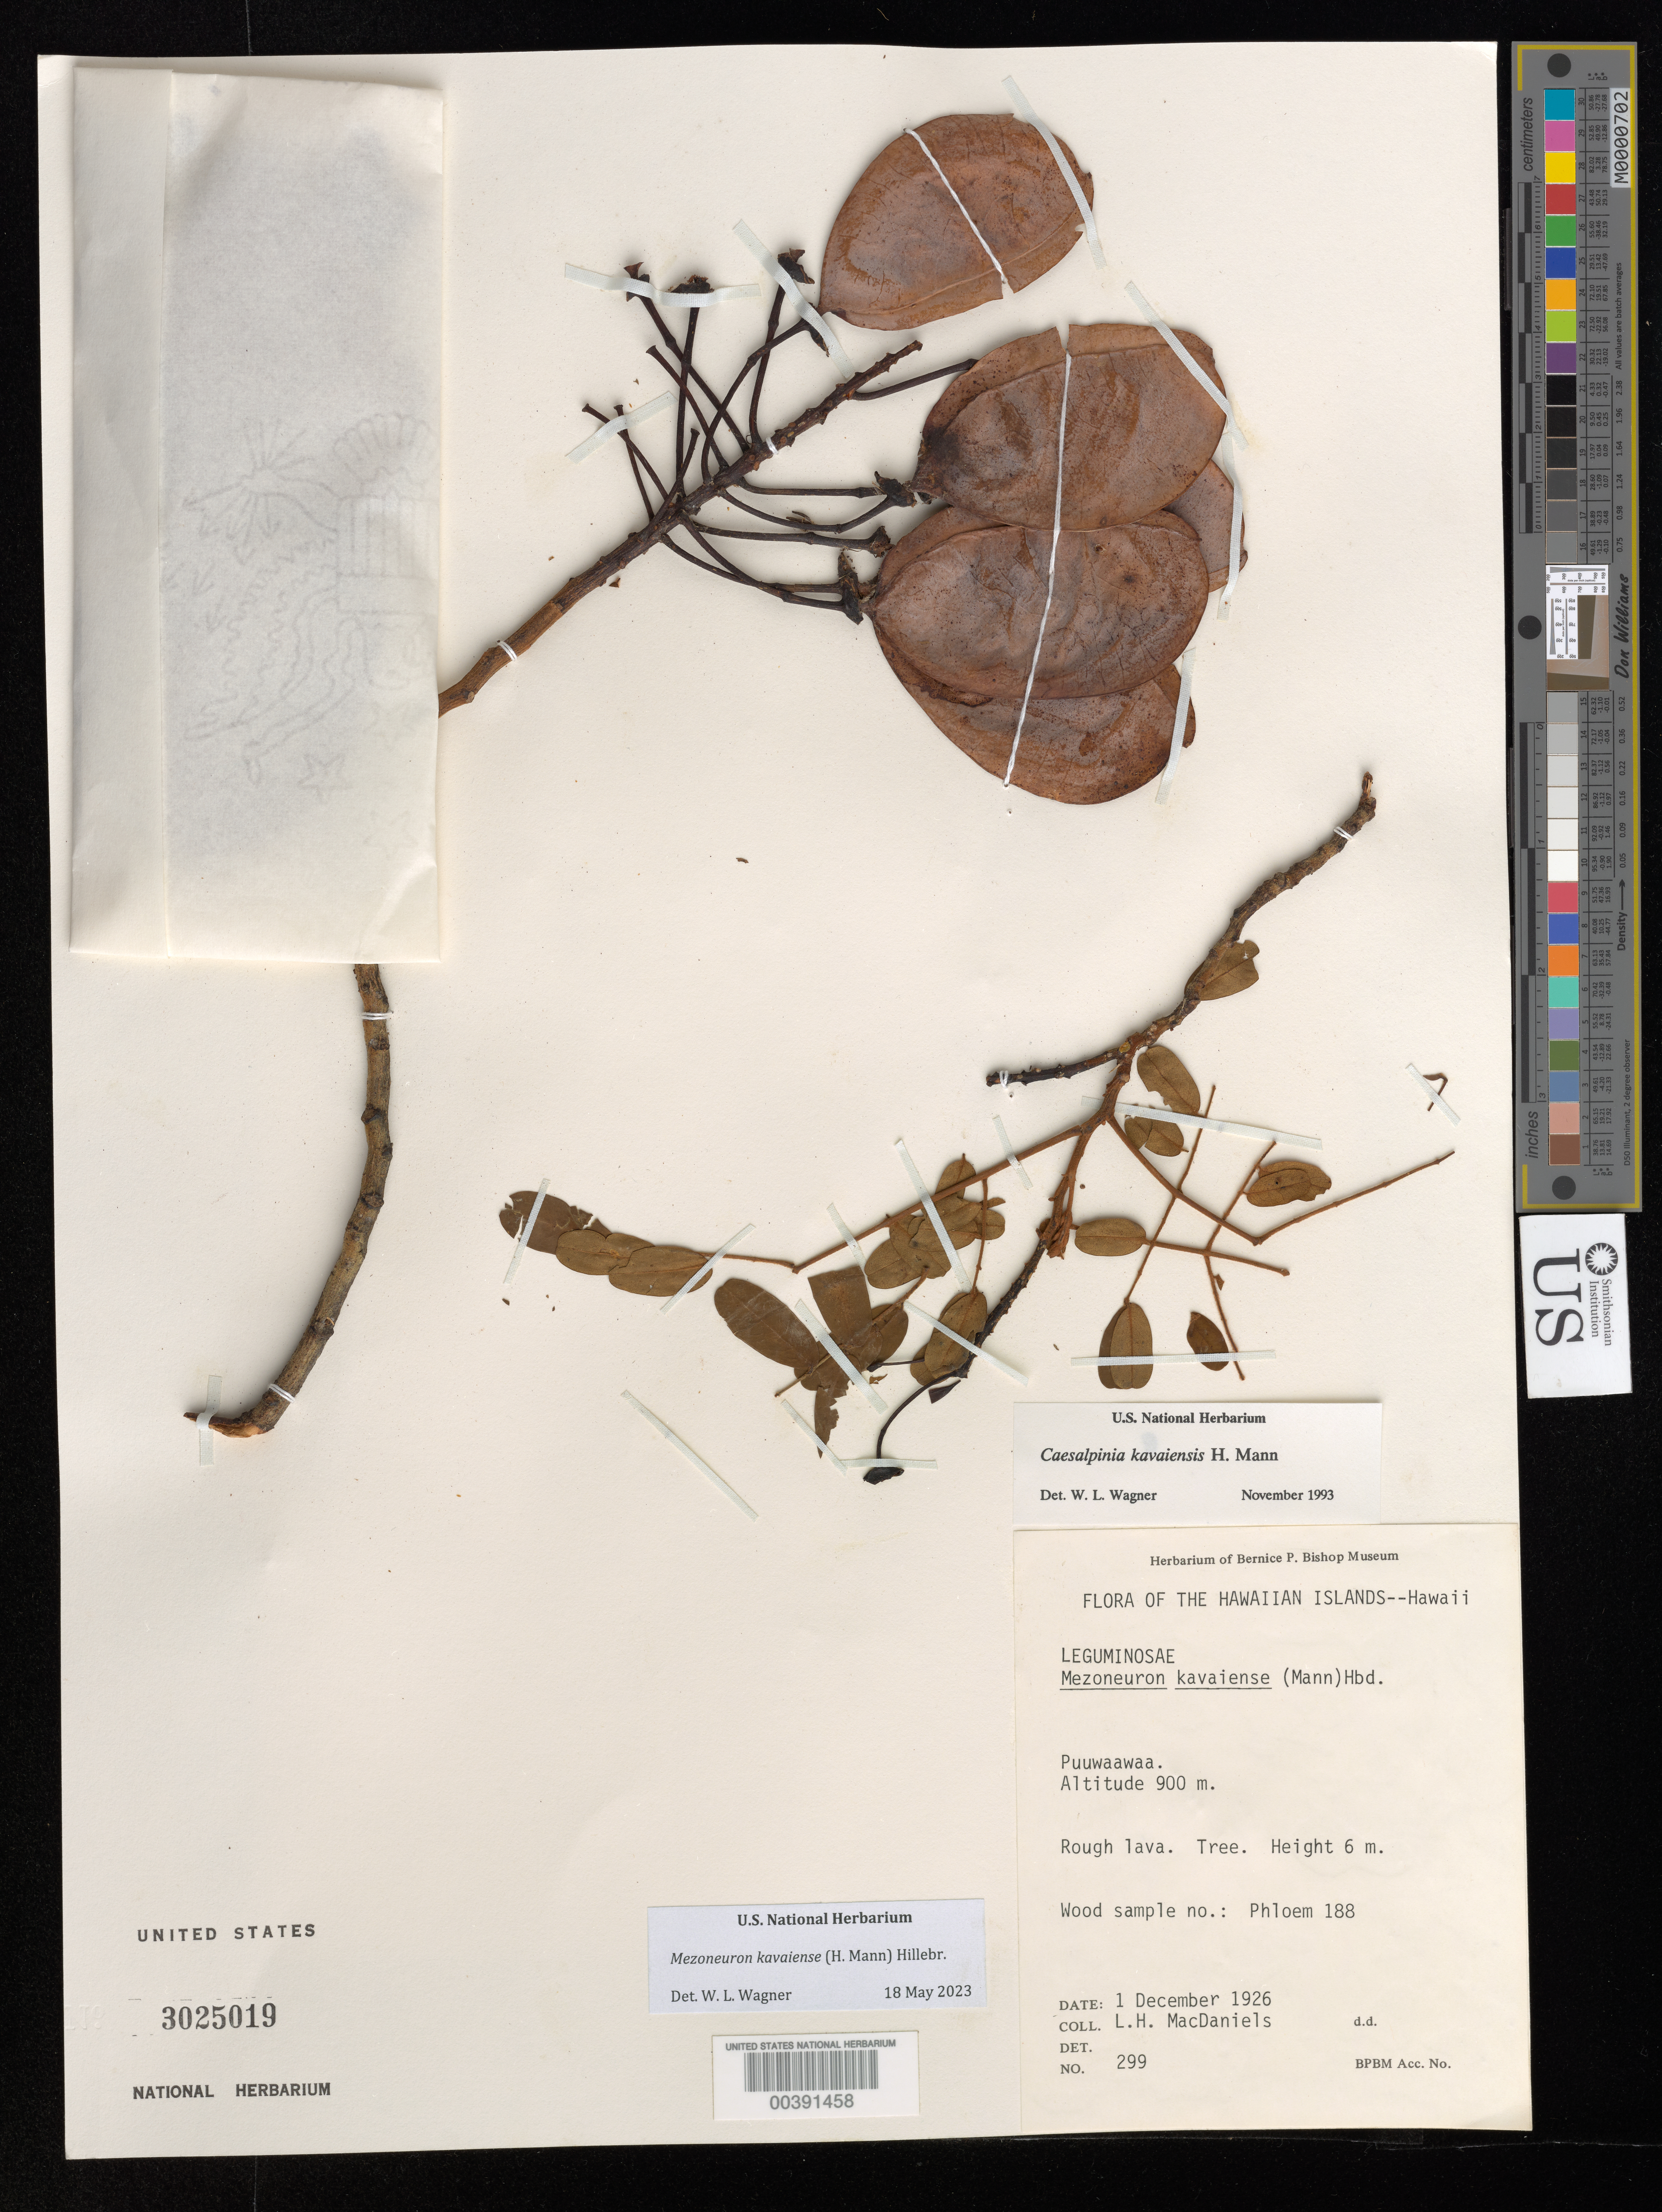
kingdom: Plantae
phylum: Tracheophyta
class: Magnoliopsida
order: Fabales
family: Fabaceae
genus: Mezoneuron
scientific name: Mezoneuron kavaiense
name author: (H. Mann) Hillebr.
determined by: Wagner, W. L., (BOT), Smithsonian Institution - National Museum of Natural History (UNITED STATES)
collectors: L. H. MacDaniels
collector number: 299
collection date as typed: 01 Dec 1926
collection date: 1926-12-01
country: United States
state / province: Hawaii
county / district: Hawaii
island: Hawaii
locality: Puuwaawaa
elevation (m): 900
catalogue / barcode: US 3025019